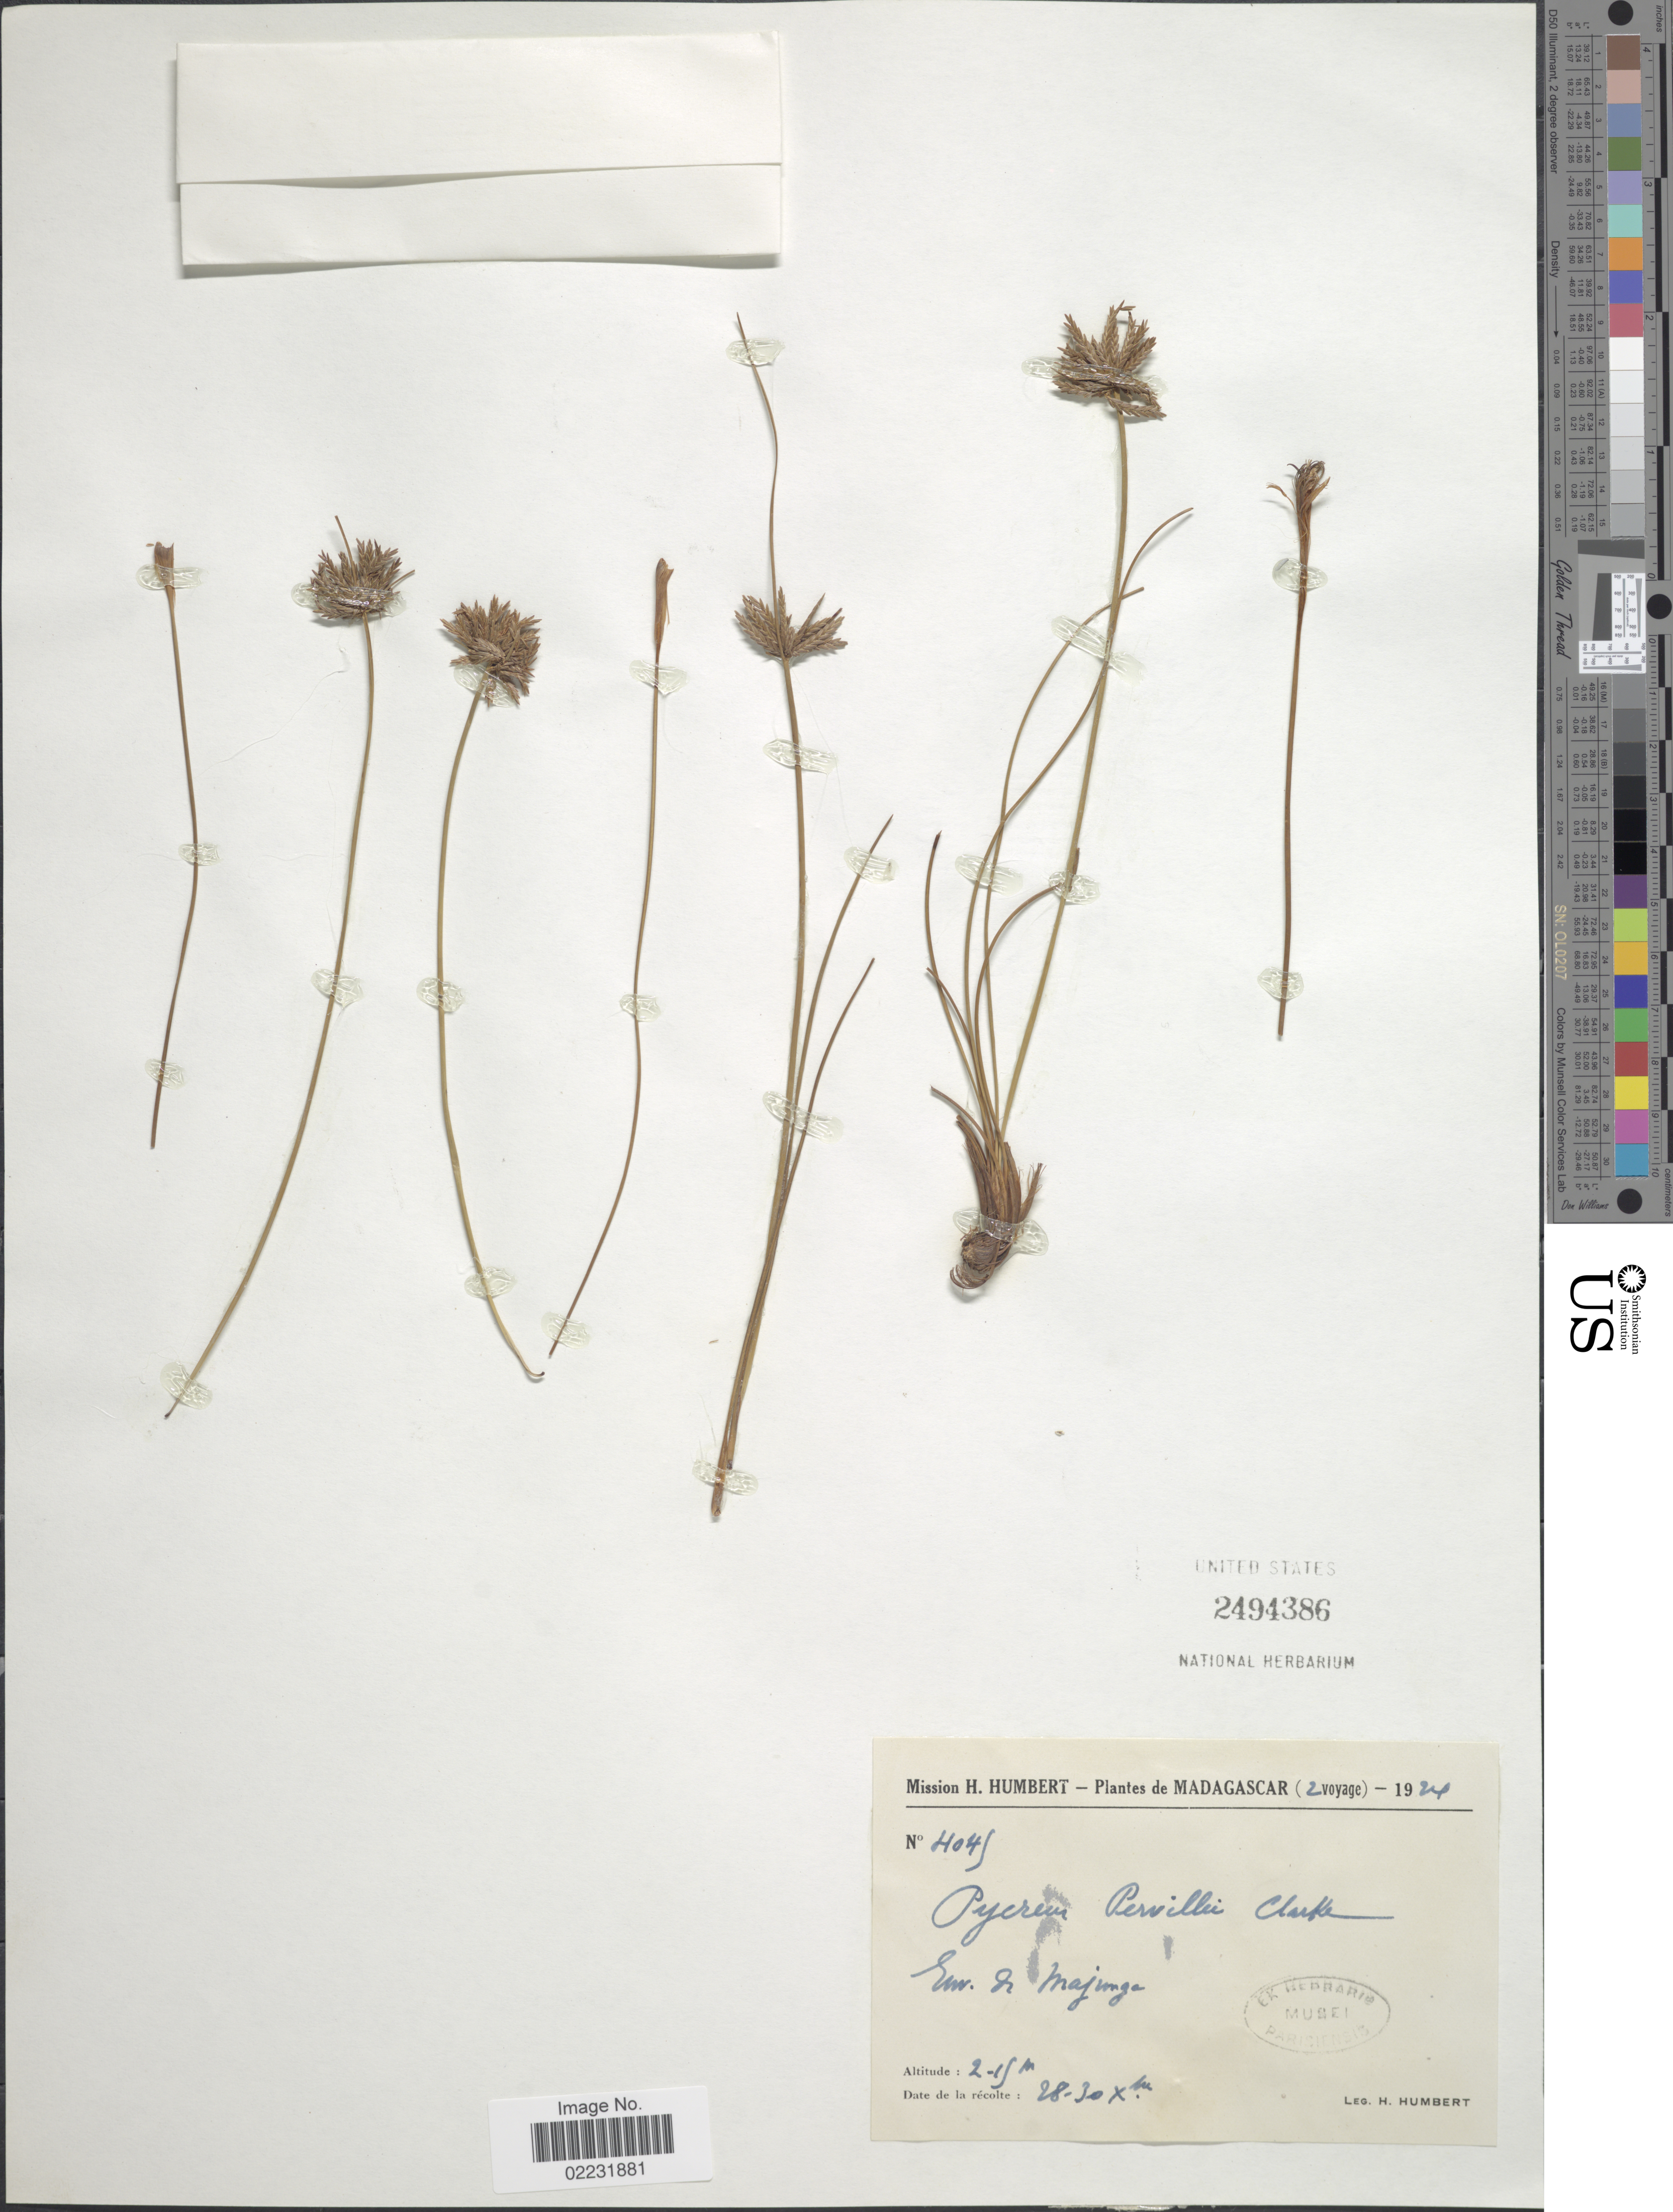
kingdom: Plantae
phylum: Tracheophyta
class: Liliopsida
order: Poales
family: Cyperaceae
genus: Cyperus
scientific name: Cyperus pervillei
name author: Boeckeler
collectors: H. Humbert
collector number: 4049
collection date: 1924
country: Madagascar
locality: Ew. de Majunga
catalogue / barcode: US 2494386